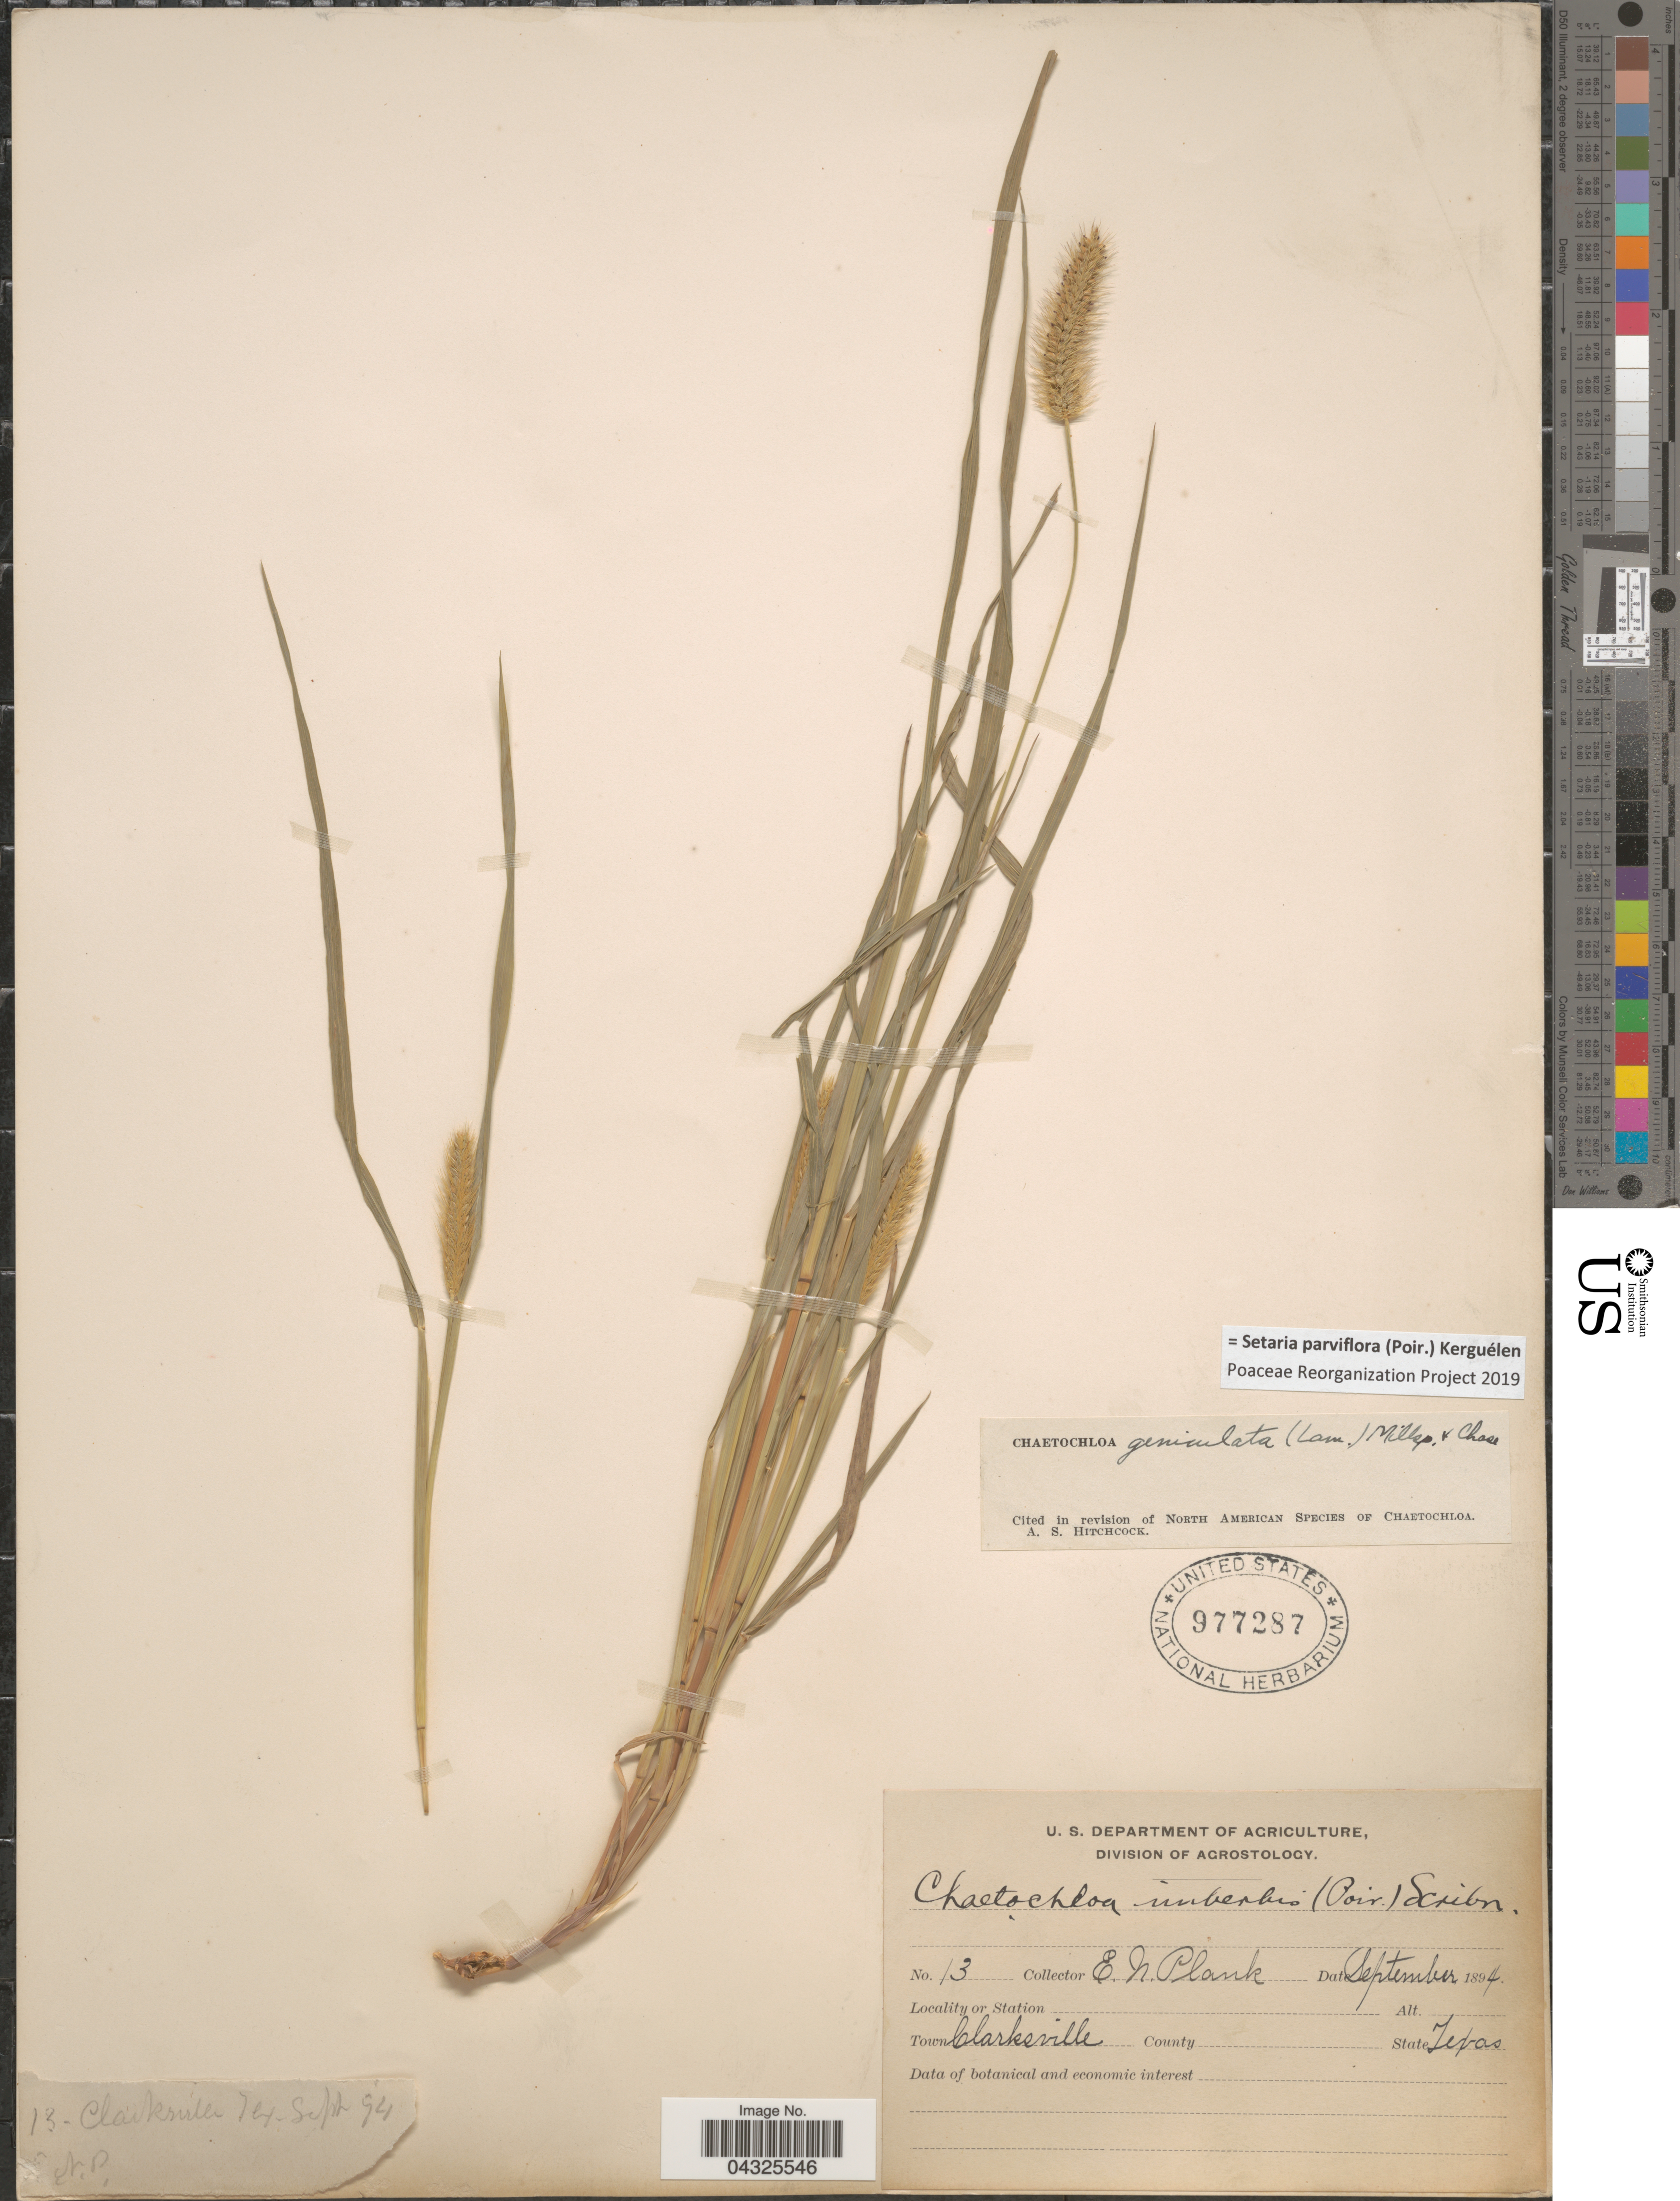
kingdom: Plantae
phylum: Tracheophyta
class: Liliopsida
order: Poales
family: Poaceae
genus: Setaria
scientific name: Setaria parviflora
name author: (Poir.) Kerguélen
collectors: E. Plank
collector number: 13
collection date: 1894-09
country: United States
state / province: Texas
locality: Town Clarksville.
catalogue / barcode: US 977287